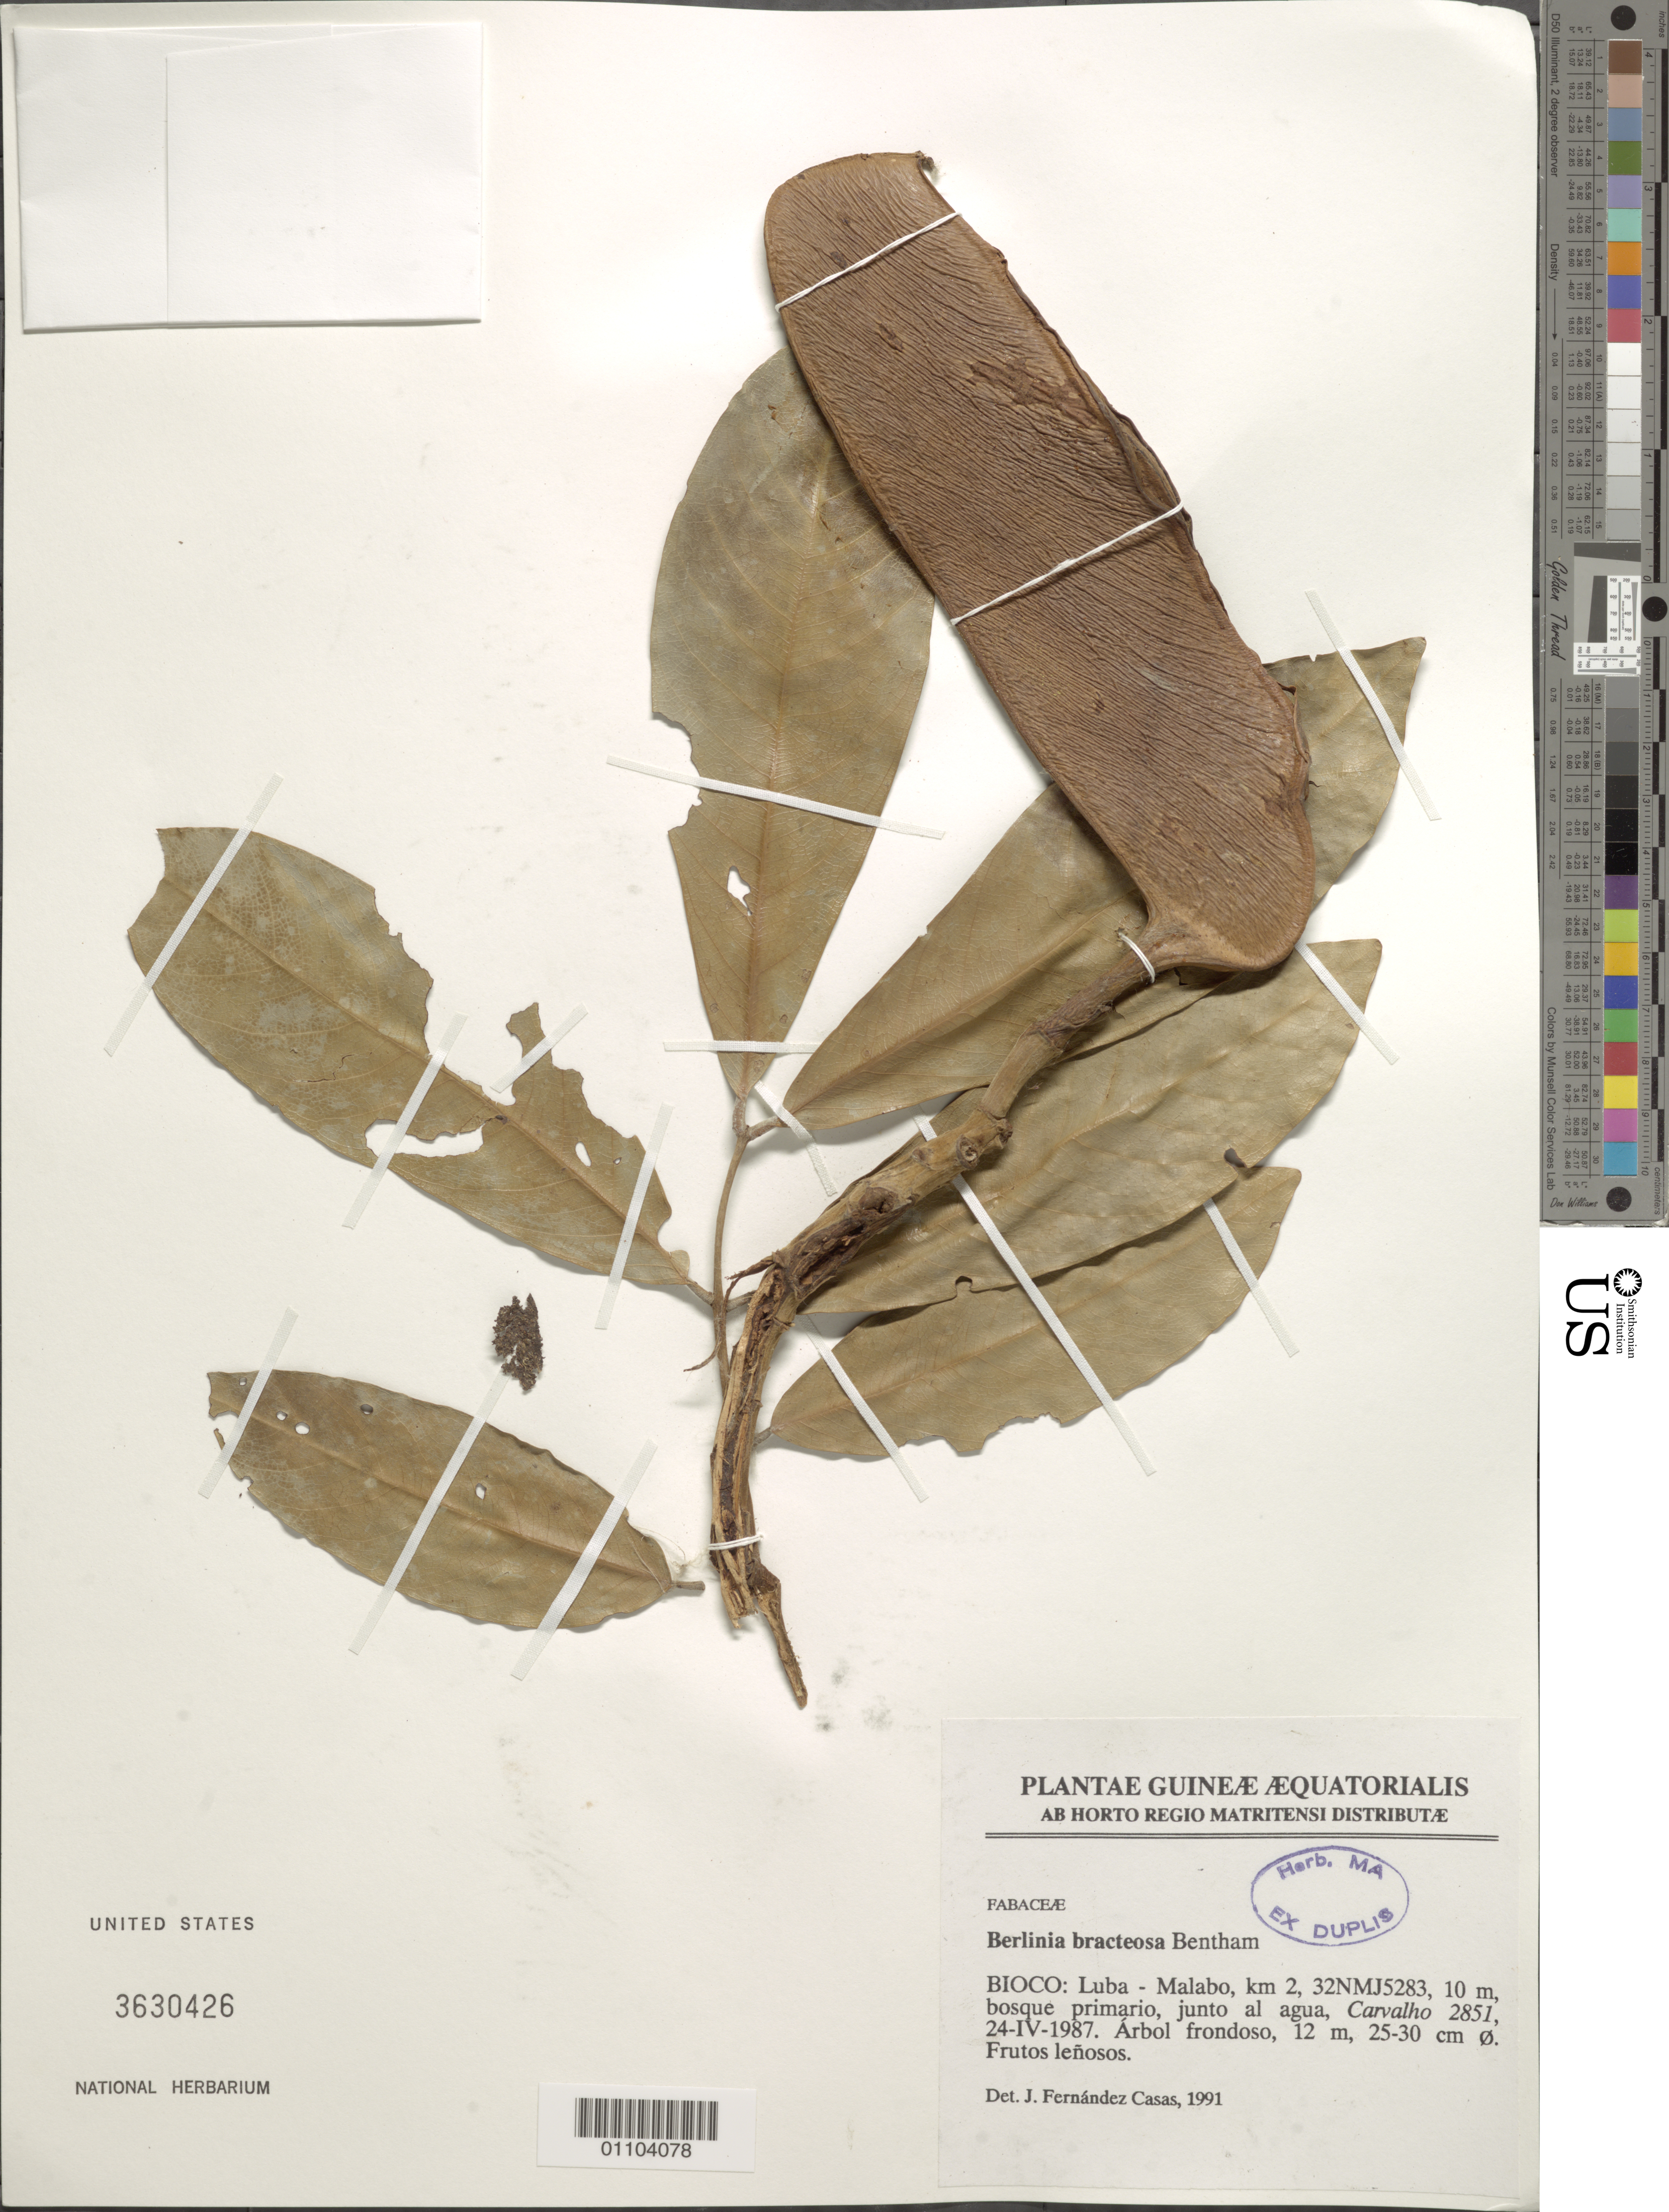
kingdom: Plantae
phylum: Tracheophyta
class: Magnoliopsida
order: Fabales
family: Fabaceae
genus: Berlinia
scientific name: Berlinia bracteosa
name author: Benth.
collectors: L. F. Carvalho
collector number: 2851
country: Equatorial Guinea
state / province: Bioko Norte / Bioko Sur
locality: Luba, Malabo, 32NMJ5283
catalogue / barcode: US 3630426